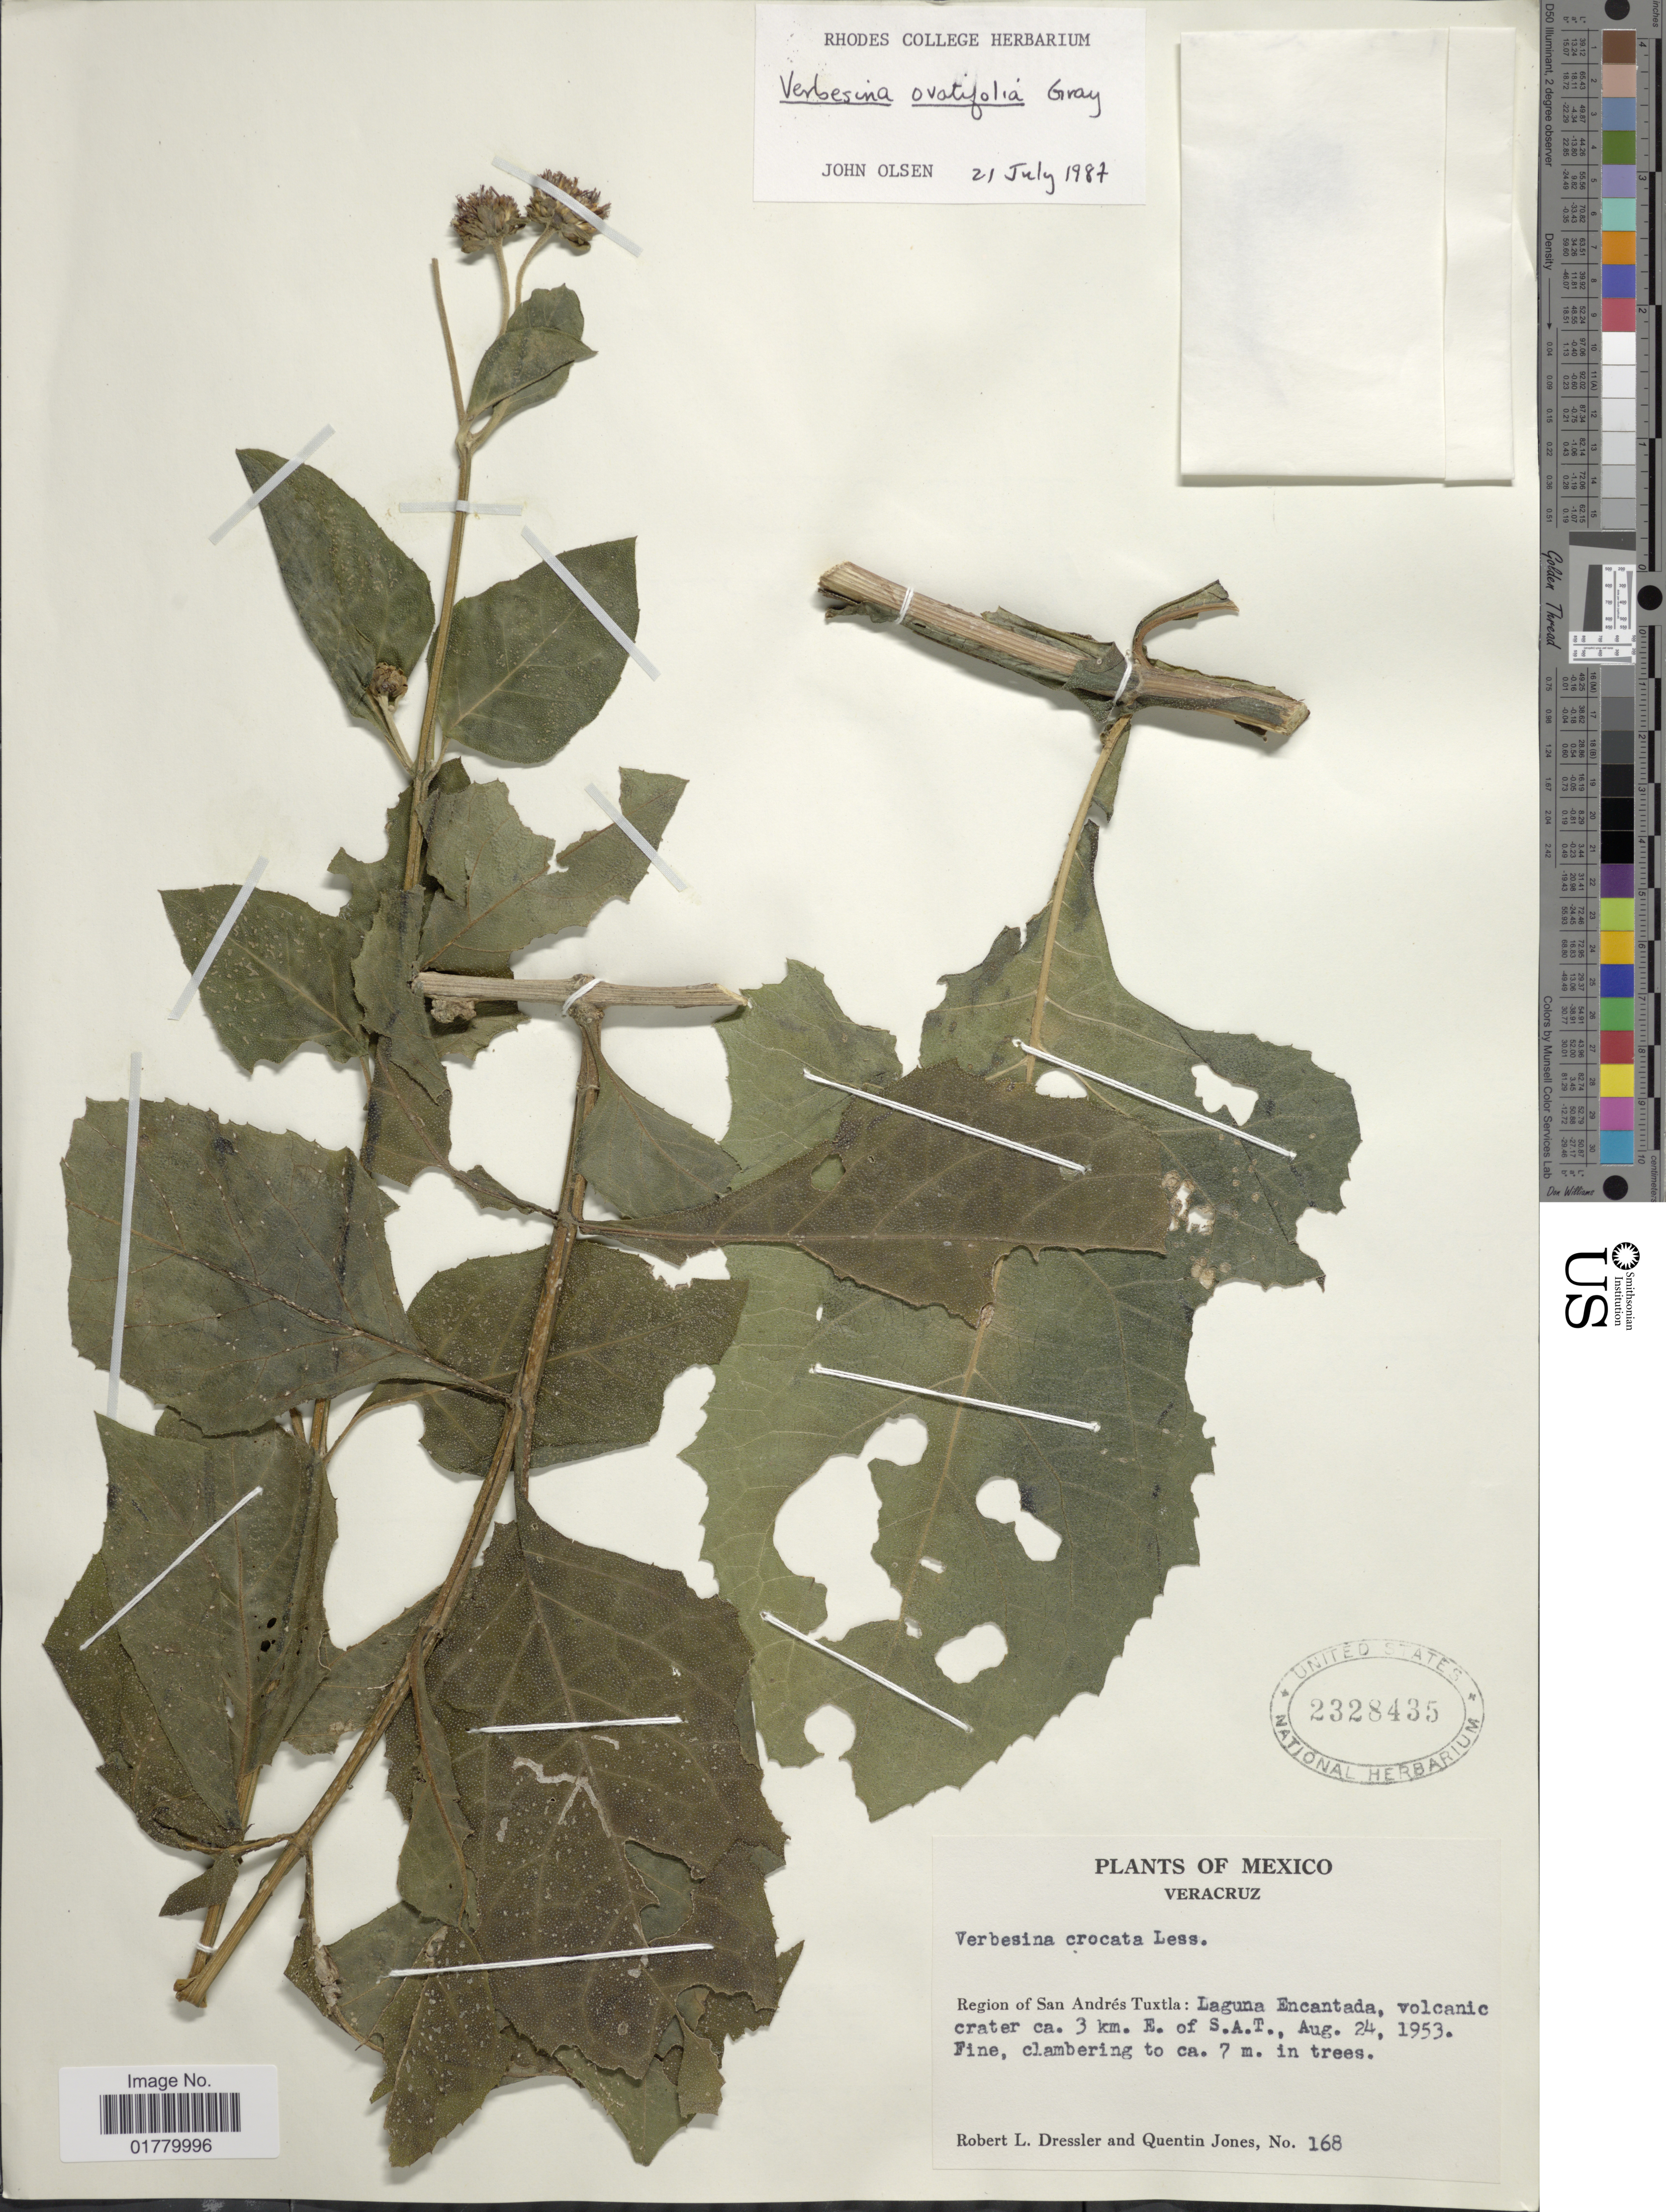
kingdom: Plantae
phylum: Tracheophyta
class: Magnoliopsida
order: Asterales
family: Asteraceae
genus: Verbesina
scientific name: Verbesina ovatifolia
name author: A. Gray ex Hemsl.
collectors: R. Dressler & Q. Jones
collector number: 168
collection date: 1953-08-24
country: Mexico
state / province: Veracruz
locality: Region of San Andrés Tuxtla: Laguna Encantada, volcanic crater ca. 3 km. E. of S.A.T., Veracruz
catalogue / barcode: US 2328435